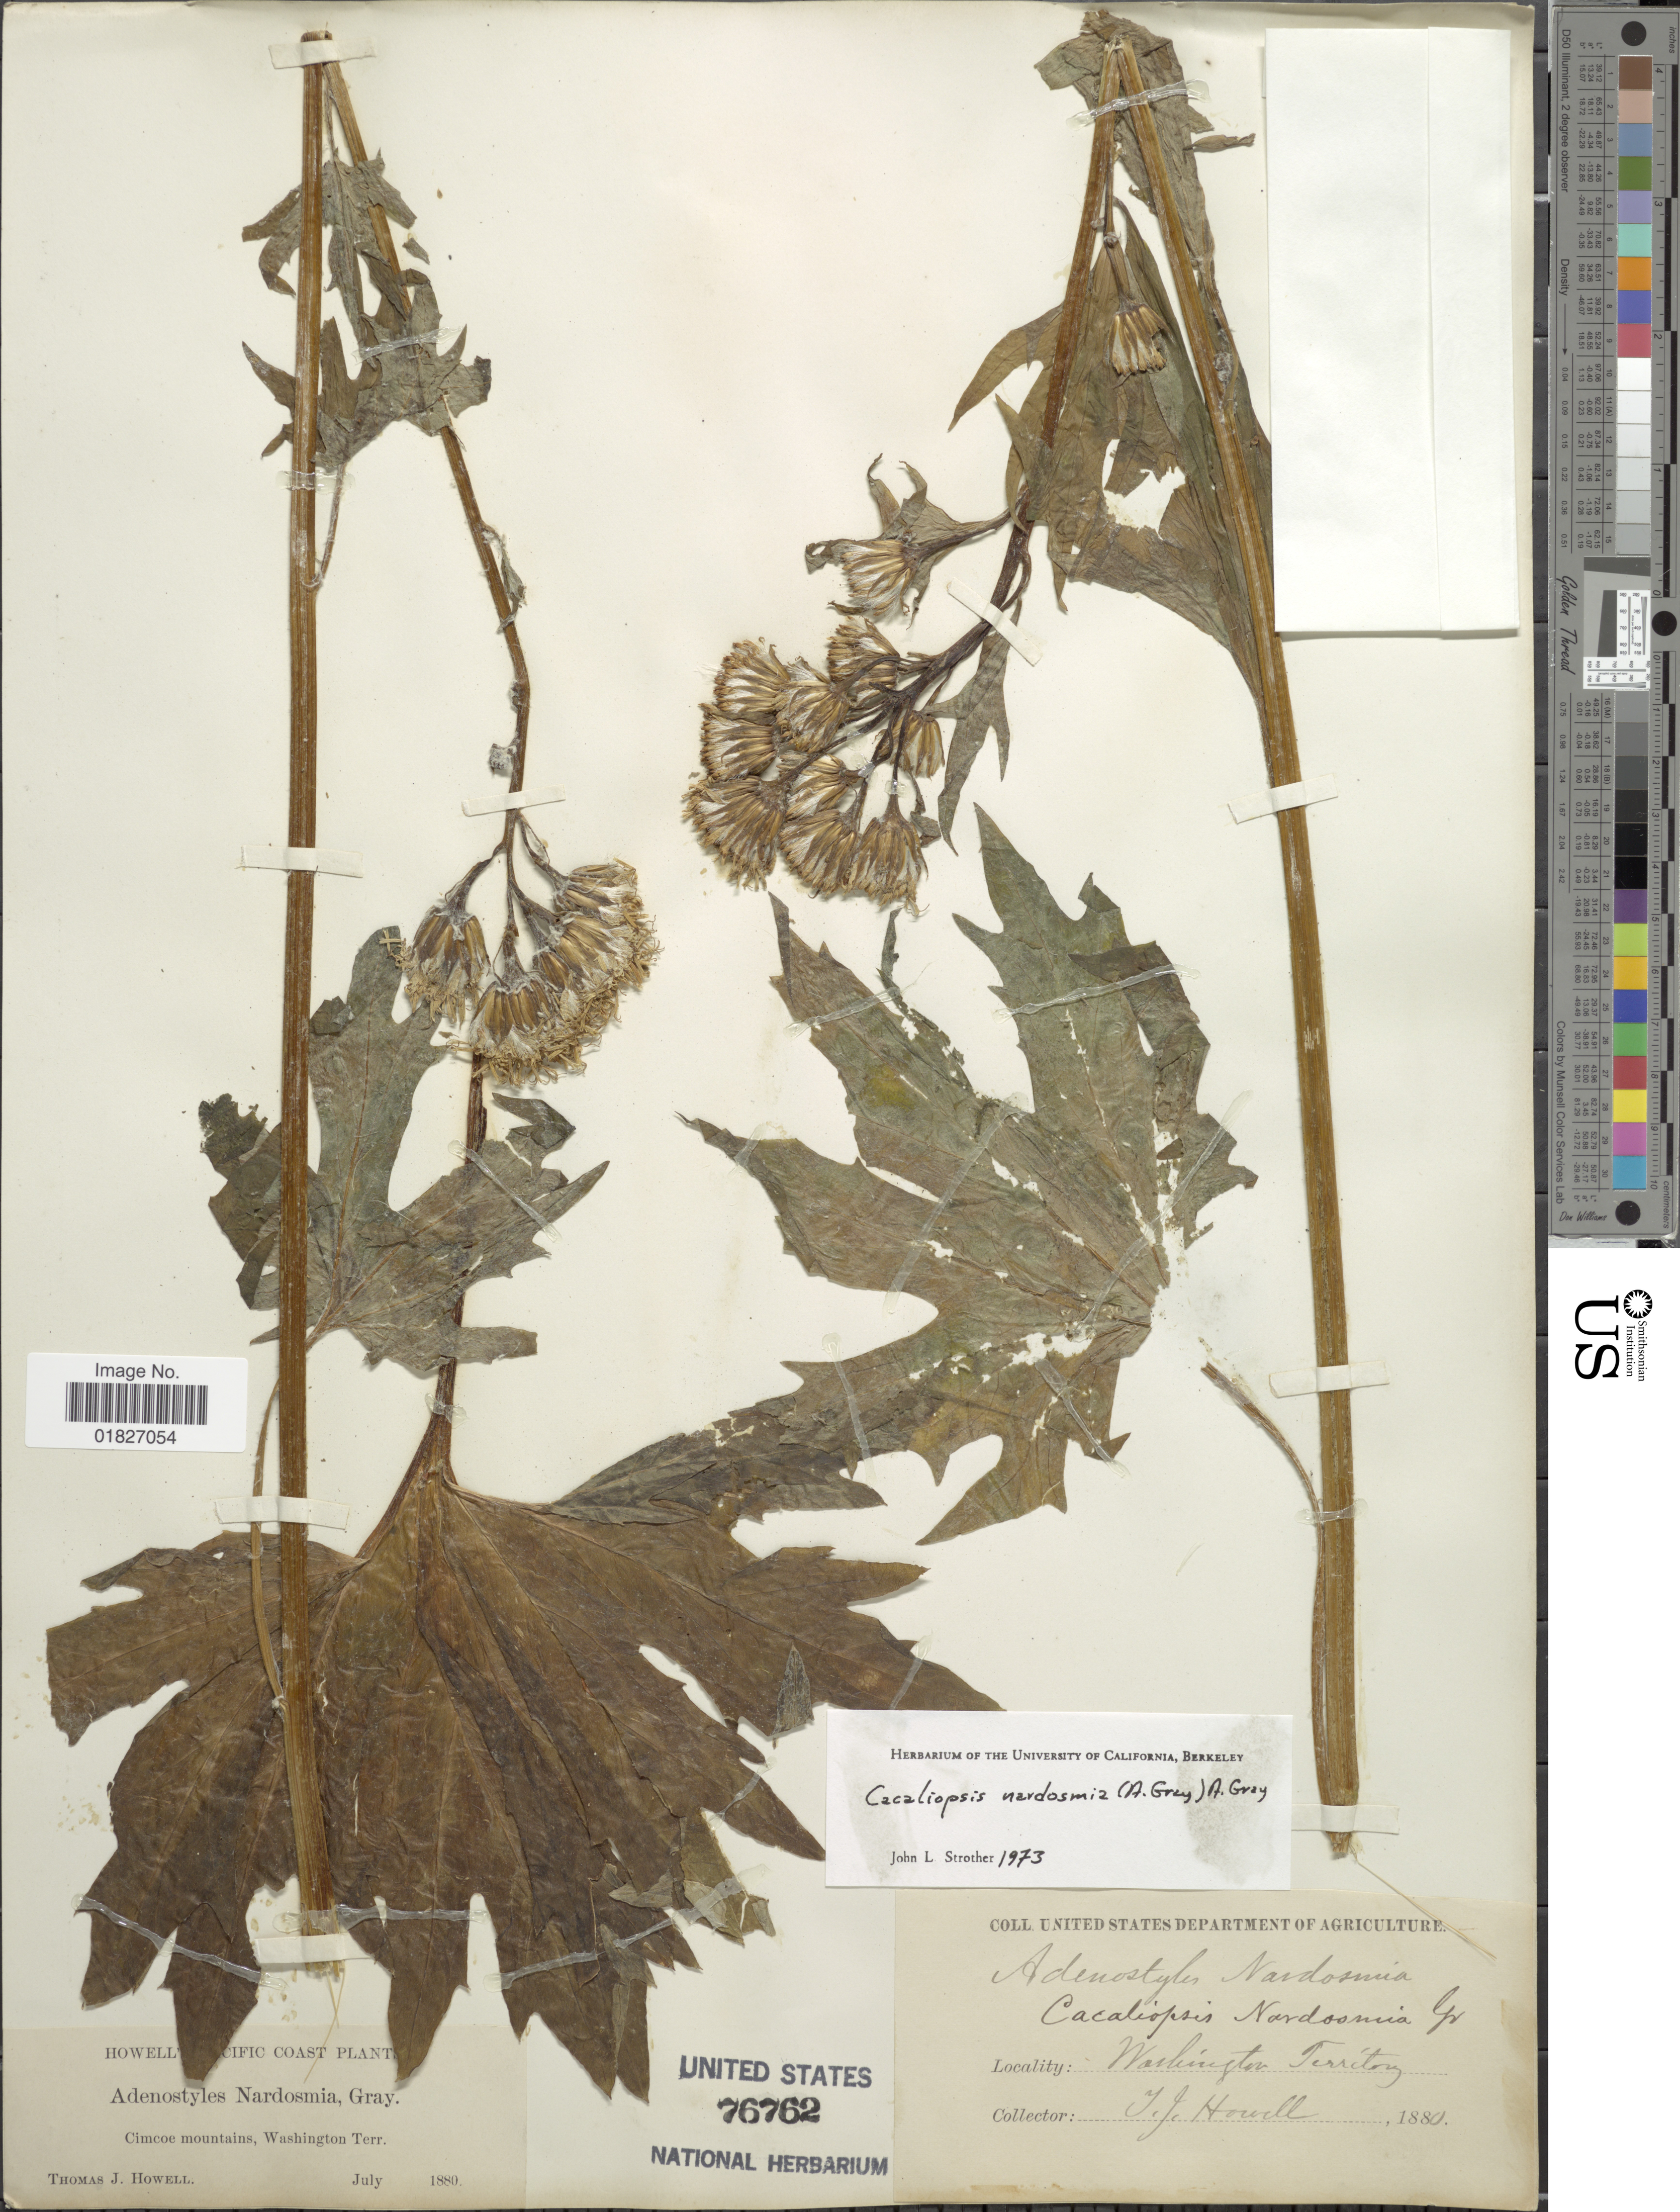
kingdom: Plantae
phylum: Tracheophyta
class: Magnoliopsida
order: Asterales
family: Asteraceae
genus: Cacaliopsis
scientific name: Cacaliopsis nardosmia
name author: A. Gray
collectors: T. J. Howell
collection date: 1880-07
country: United States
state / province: Washington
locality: Cimcoe mountains, Washington Terr.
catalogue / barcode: US 76762